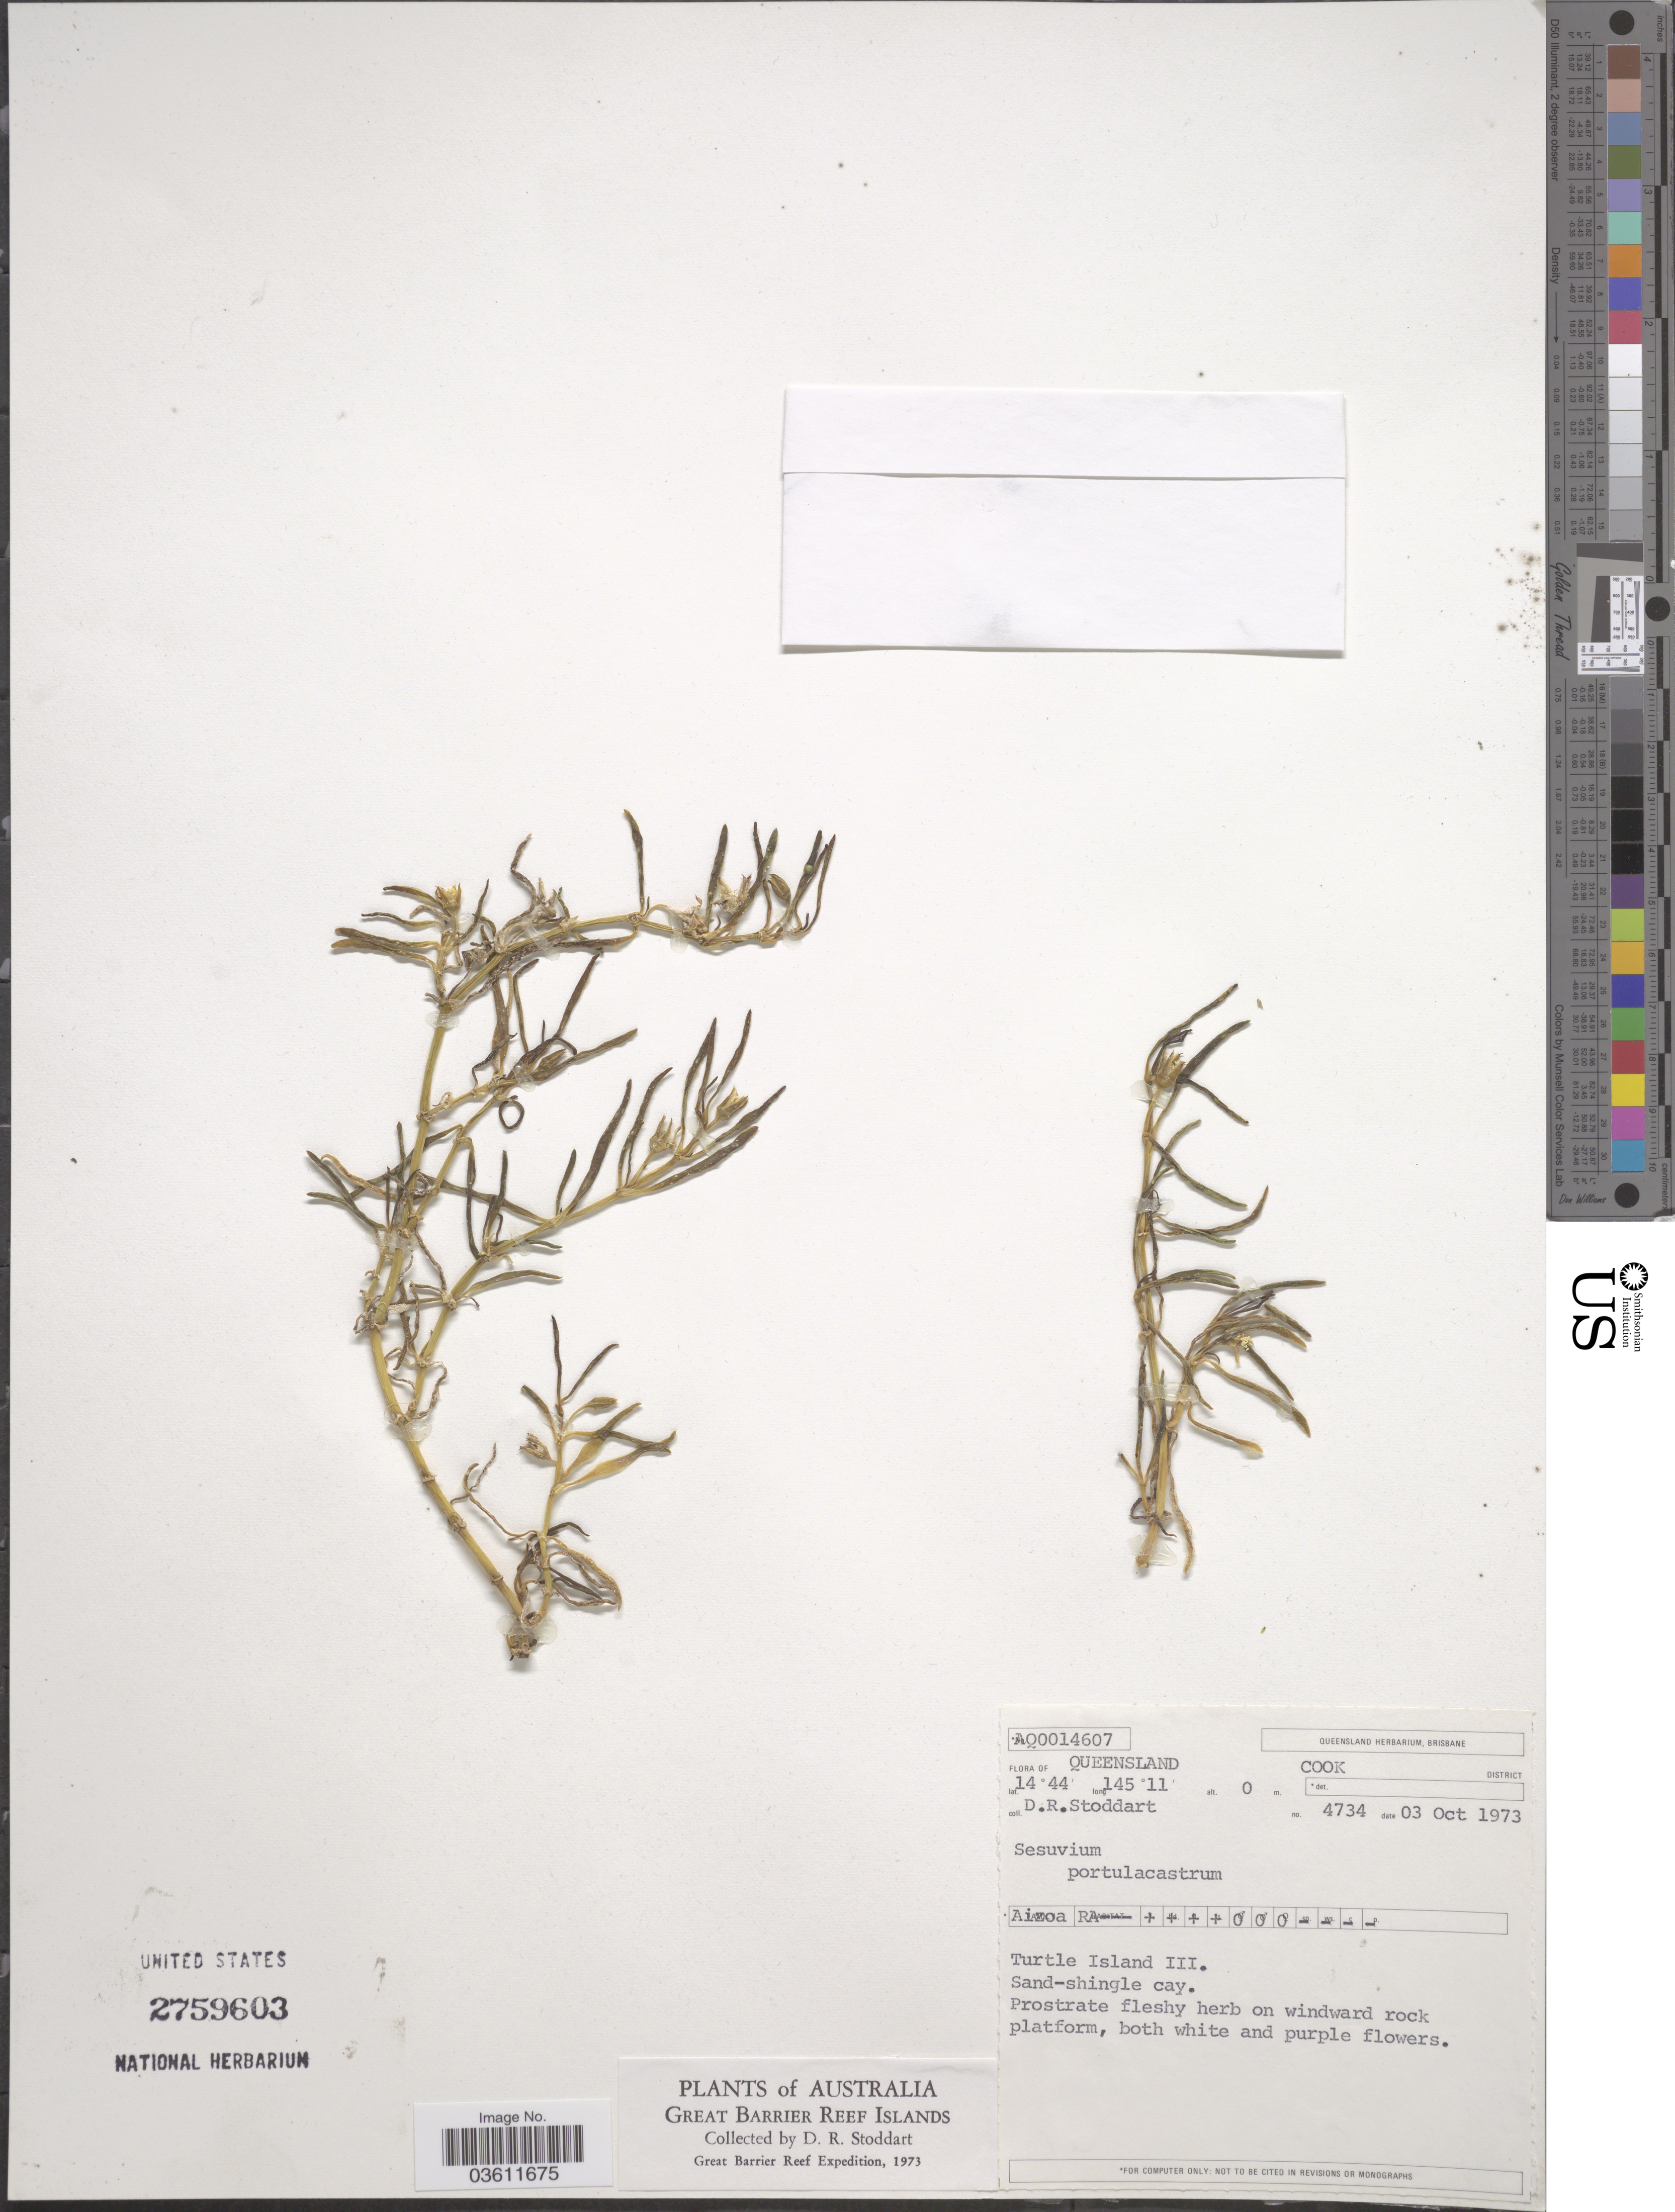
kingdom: Plantae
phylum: Tracheophyta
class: Magnoliopsida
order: Caryophyllales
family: Aizoaceae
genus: Sesuvium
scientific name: Sesuvium portulacastrum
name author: (L.) L.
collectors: D. R. Stoddart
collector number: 4734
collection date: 1973-10-03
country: Australia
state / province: Queensland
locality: Cook District. Turtle Island III. Sand-shingle cay. Great Barrier Reef Islands.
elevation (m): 0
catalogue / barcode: US 2759603